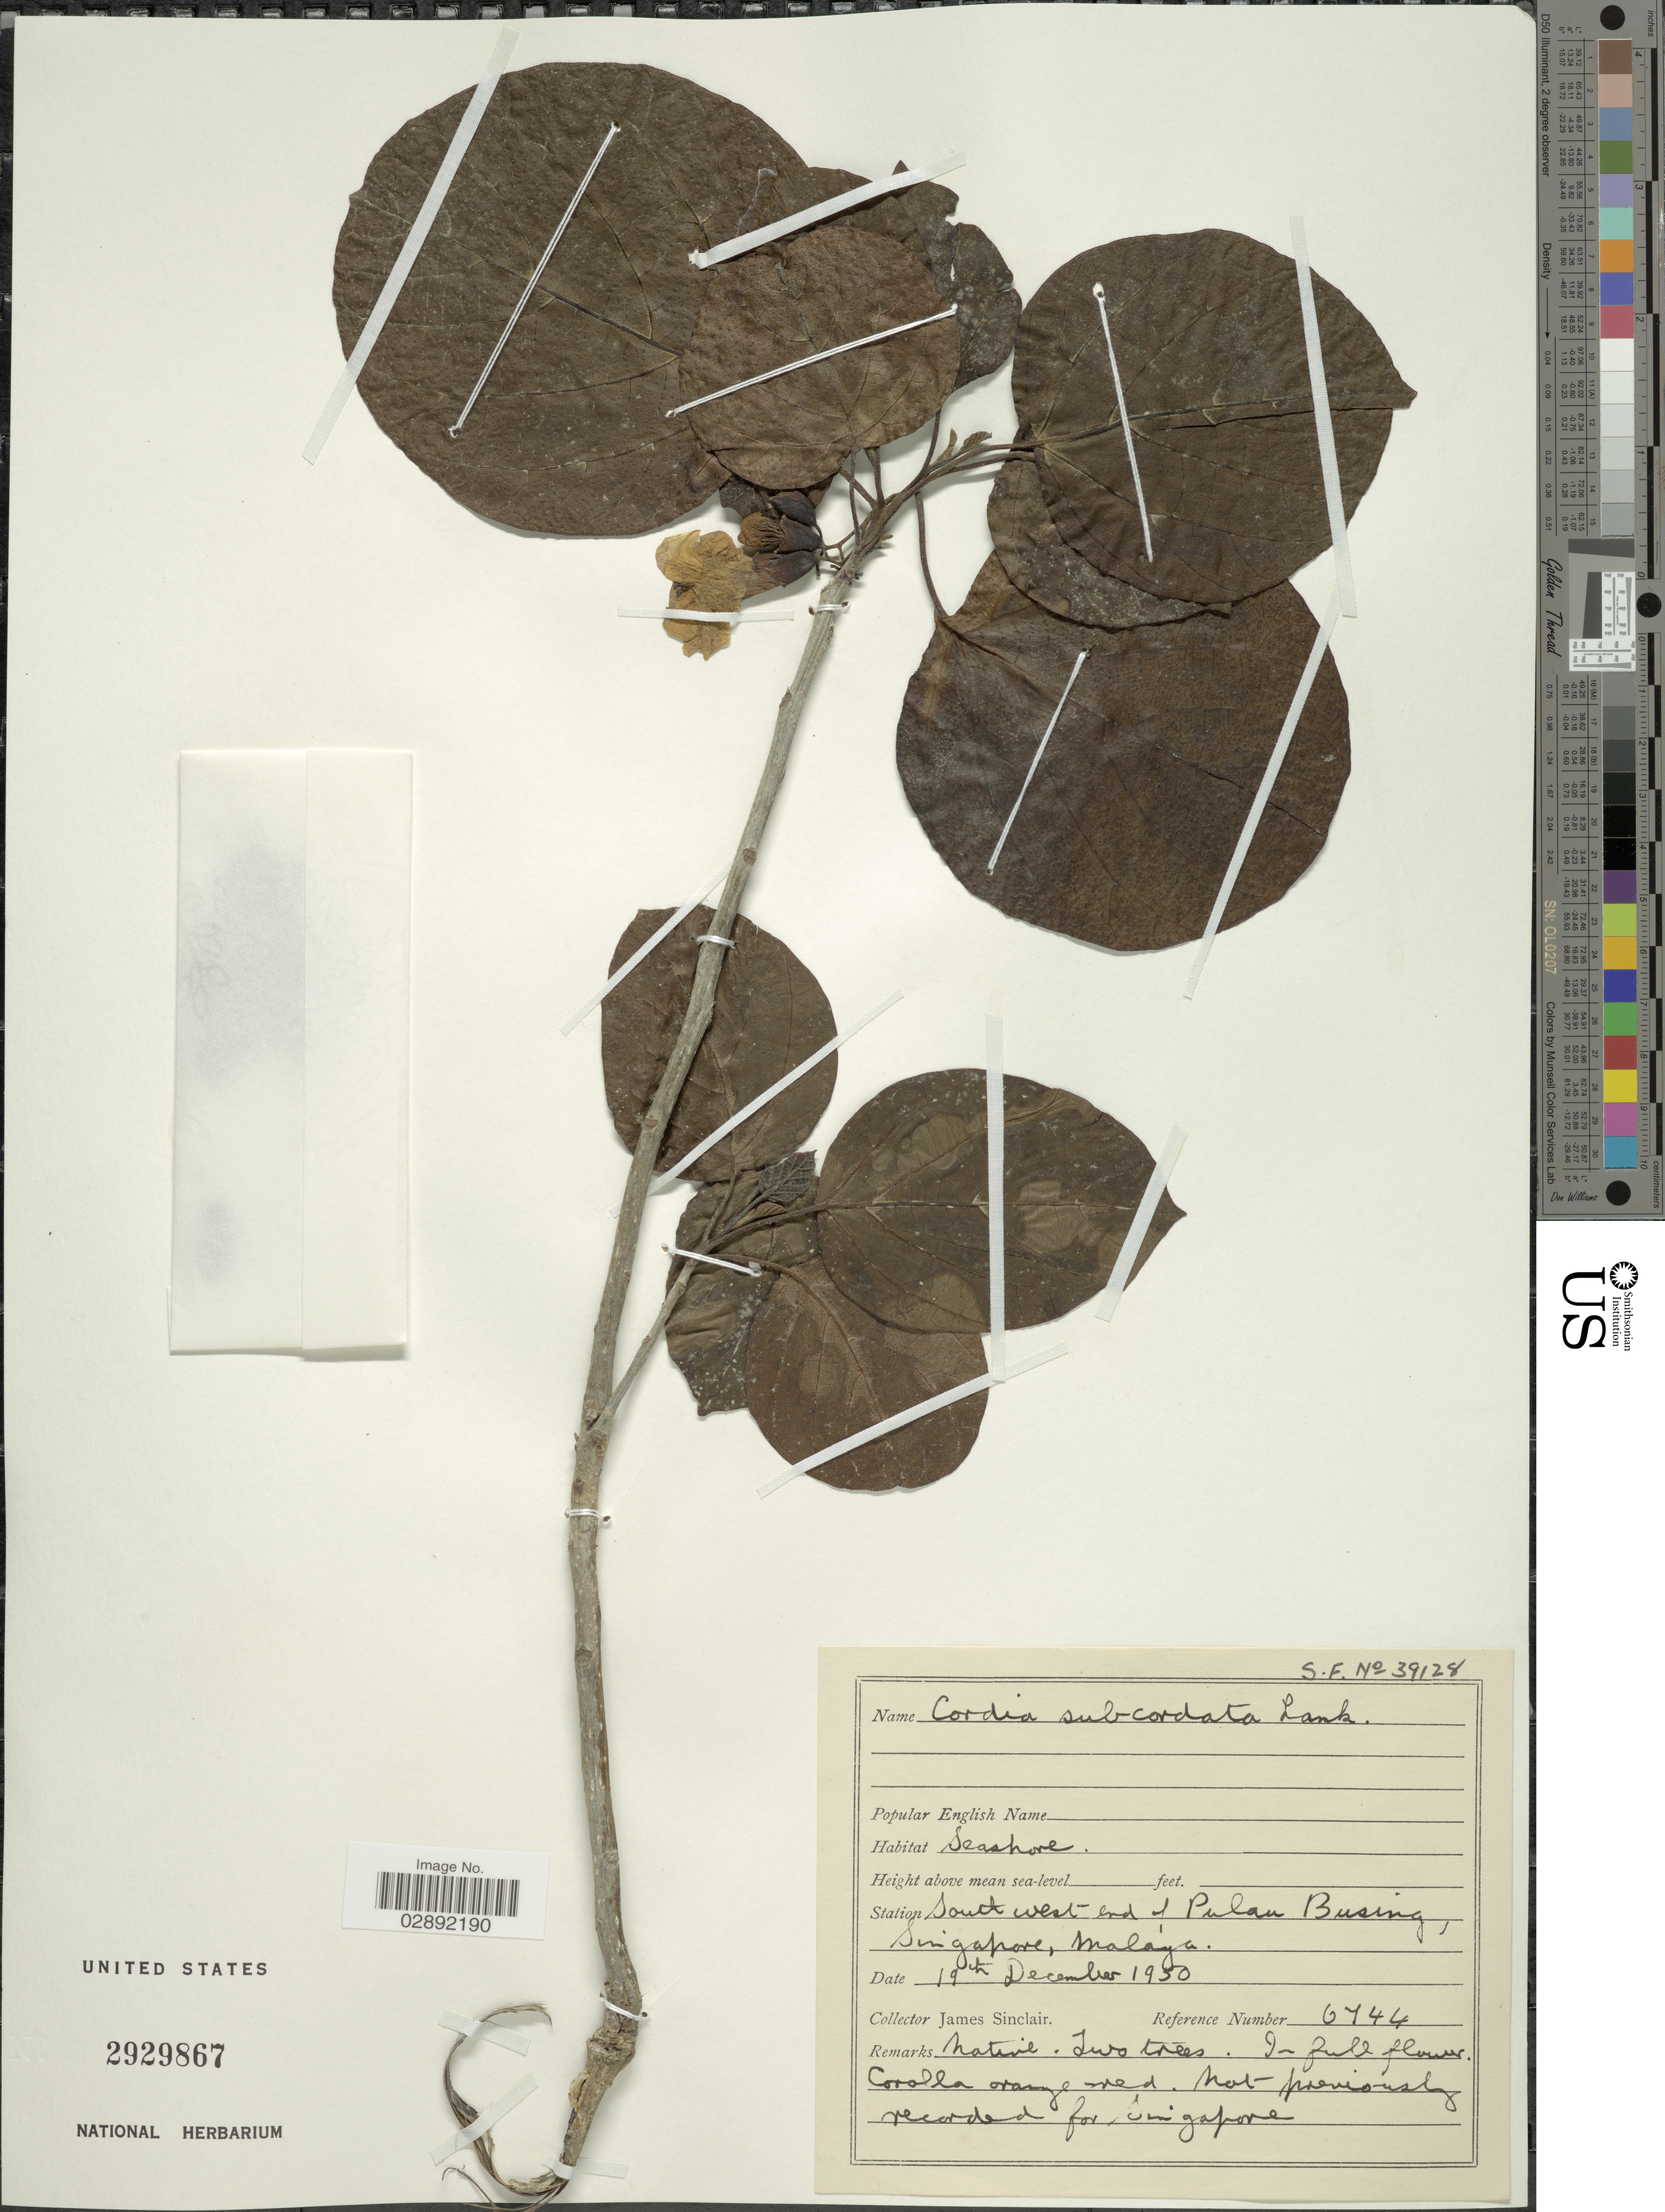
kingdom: Plantae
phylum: Tracheophyta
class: Magnoliopsida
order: Boraginales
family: Cordiaceae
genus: Cordia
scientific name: Cordia subcordata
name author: Lam.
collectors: J. Sinclair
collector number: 6744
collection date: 1950-12-19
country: Singapore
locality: South west end of Pulau Busing, Malaya.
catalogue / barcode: US 2929867